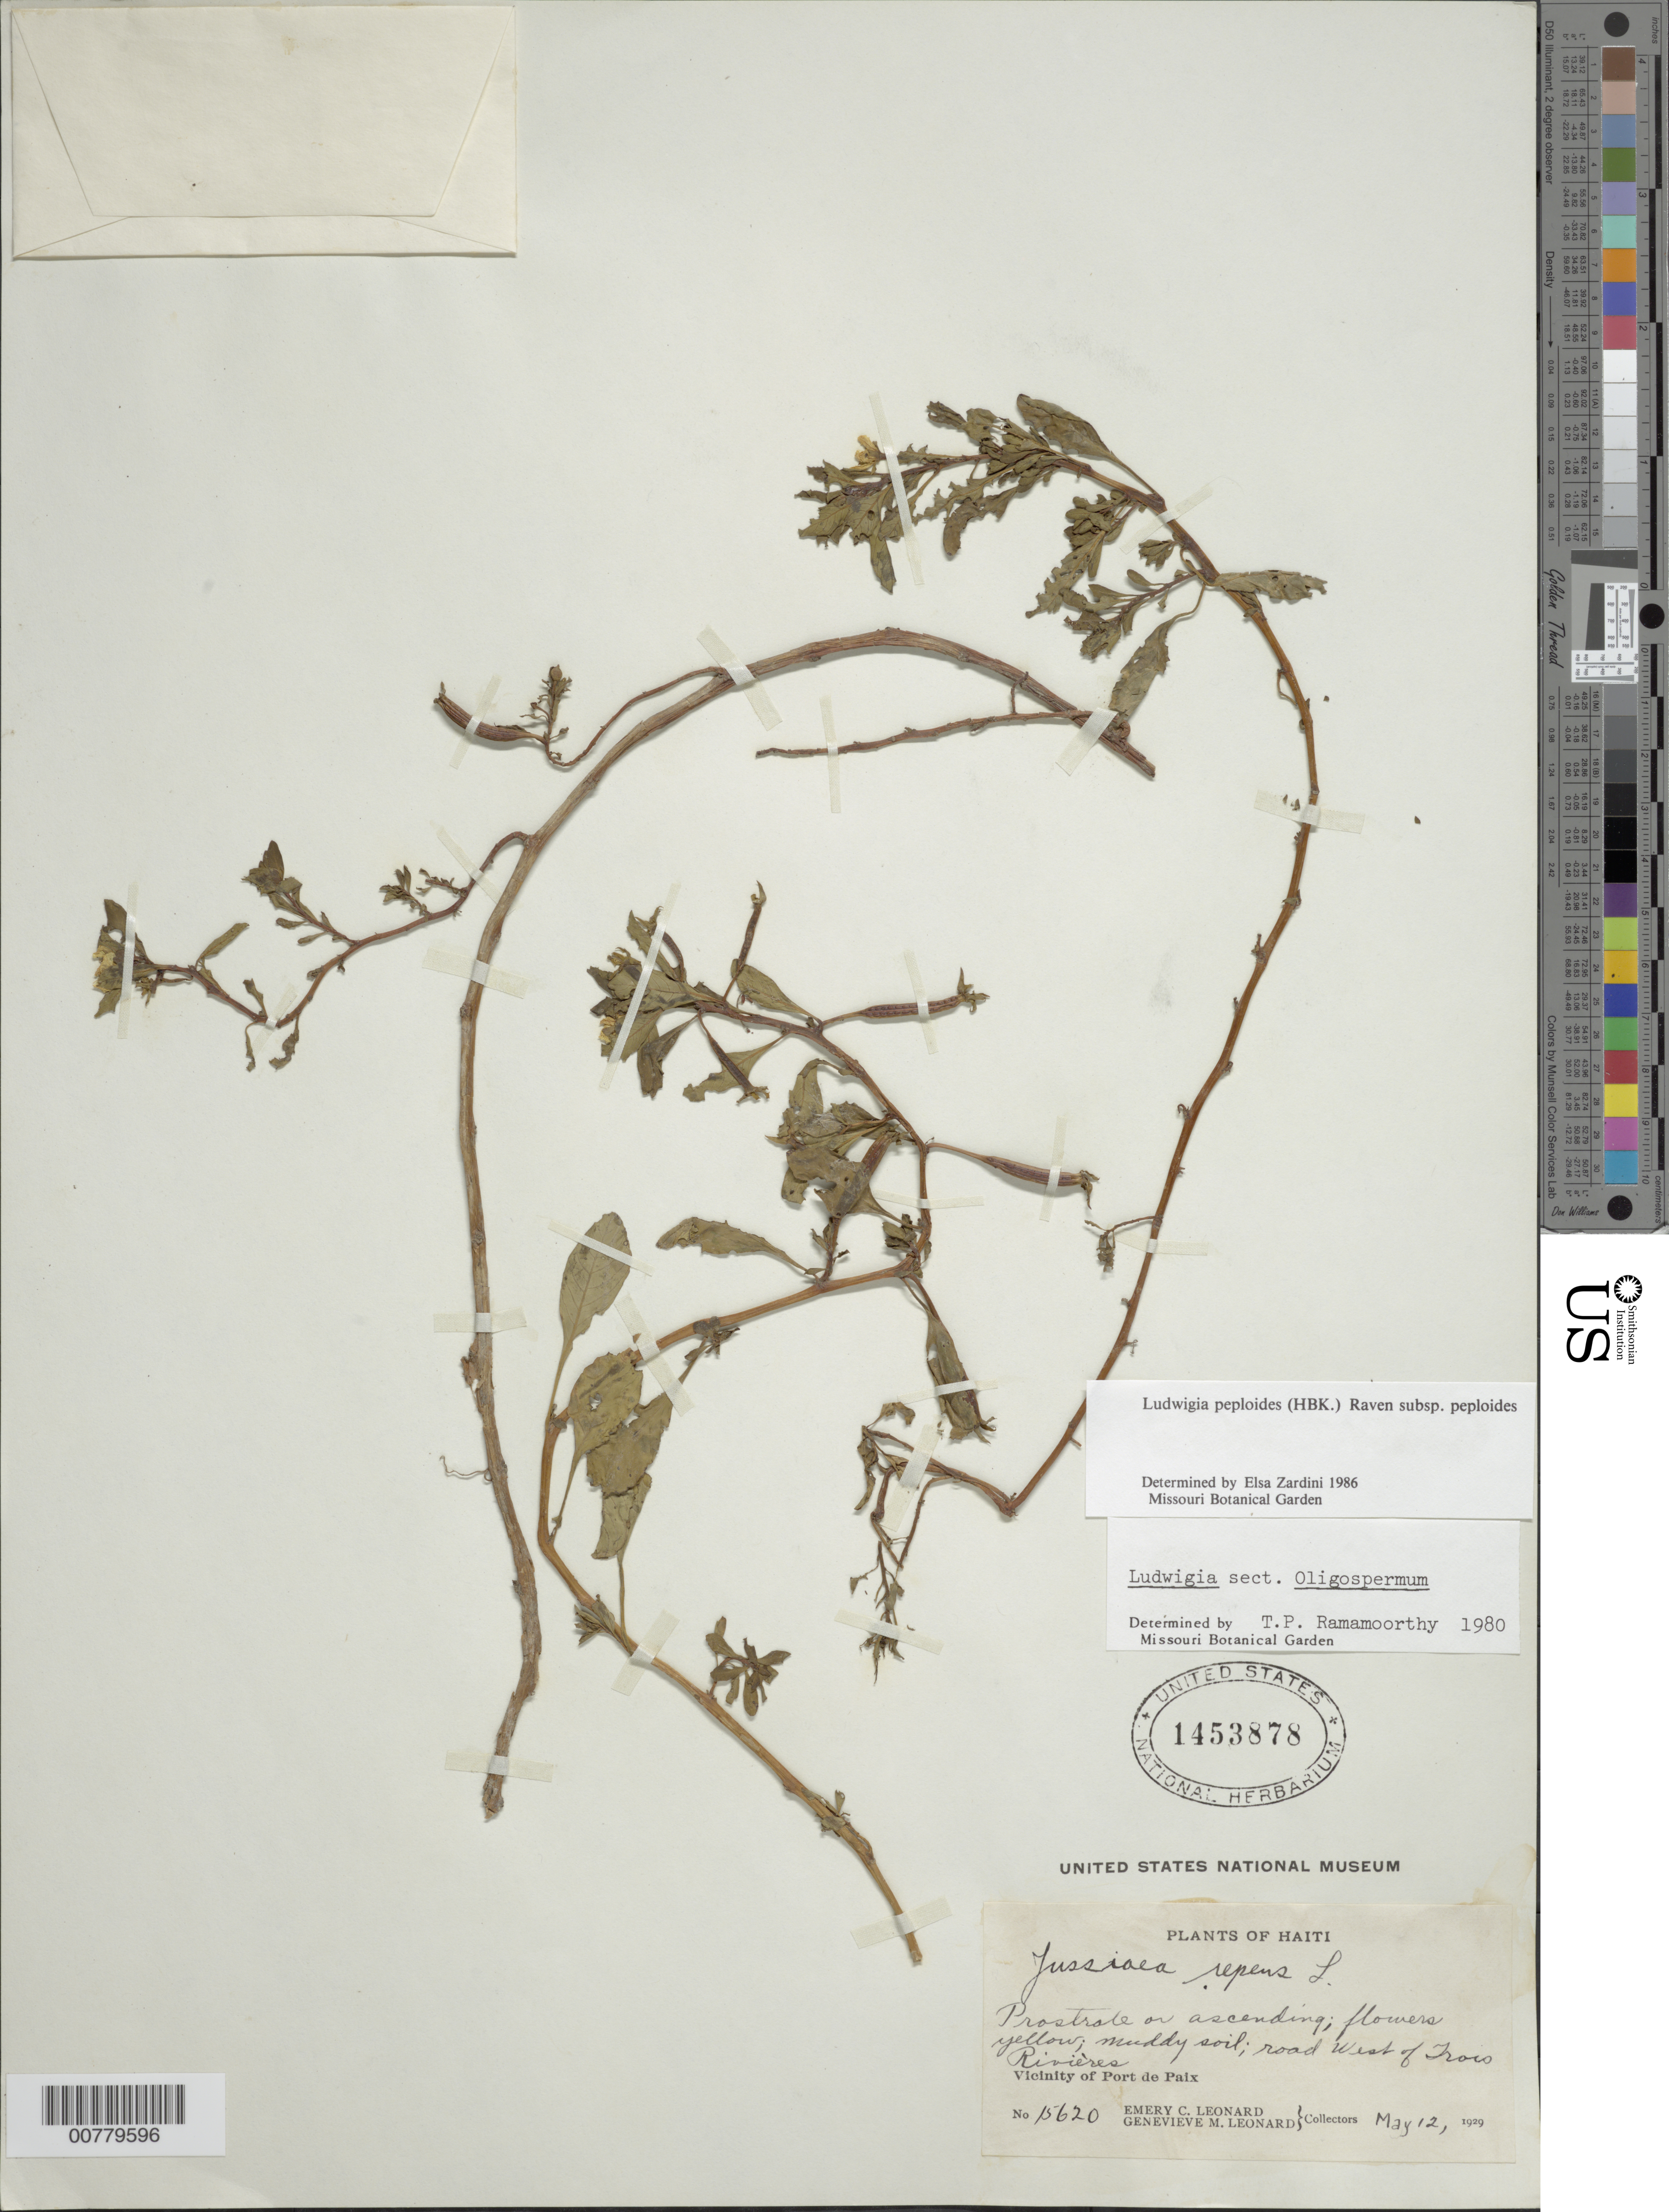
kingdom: Plantae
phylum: Tracheophyta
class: Magnoliopsida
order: Myrtales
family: Onagraceae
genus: Ludwigia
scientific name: Ludwigia peploides subsp. peploides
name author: (Kunth) P.H. Raven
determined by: Zardini, E. M.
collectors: E. C. Leonard & G. M. Leonard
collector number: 15620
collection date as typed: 12 May 1929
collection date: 1929-05-12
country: Haiti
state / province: Nord-Ouest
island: Hispaniola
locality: Vicinity of Port de Paix, road west of Trois Rivières.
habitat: Muddy soil.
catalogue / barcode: US 1453878